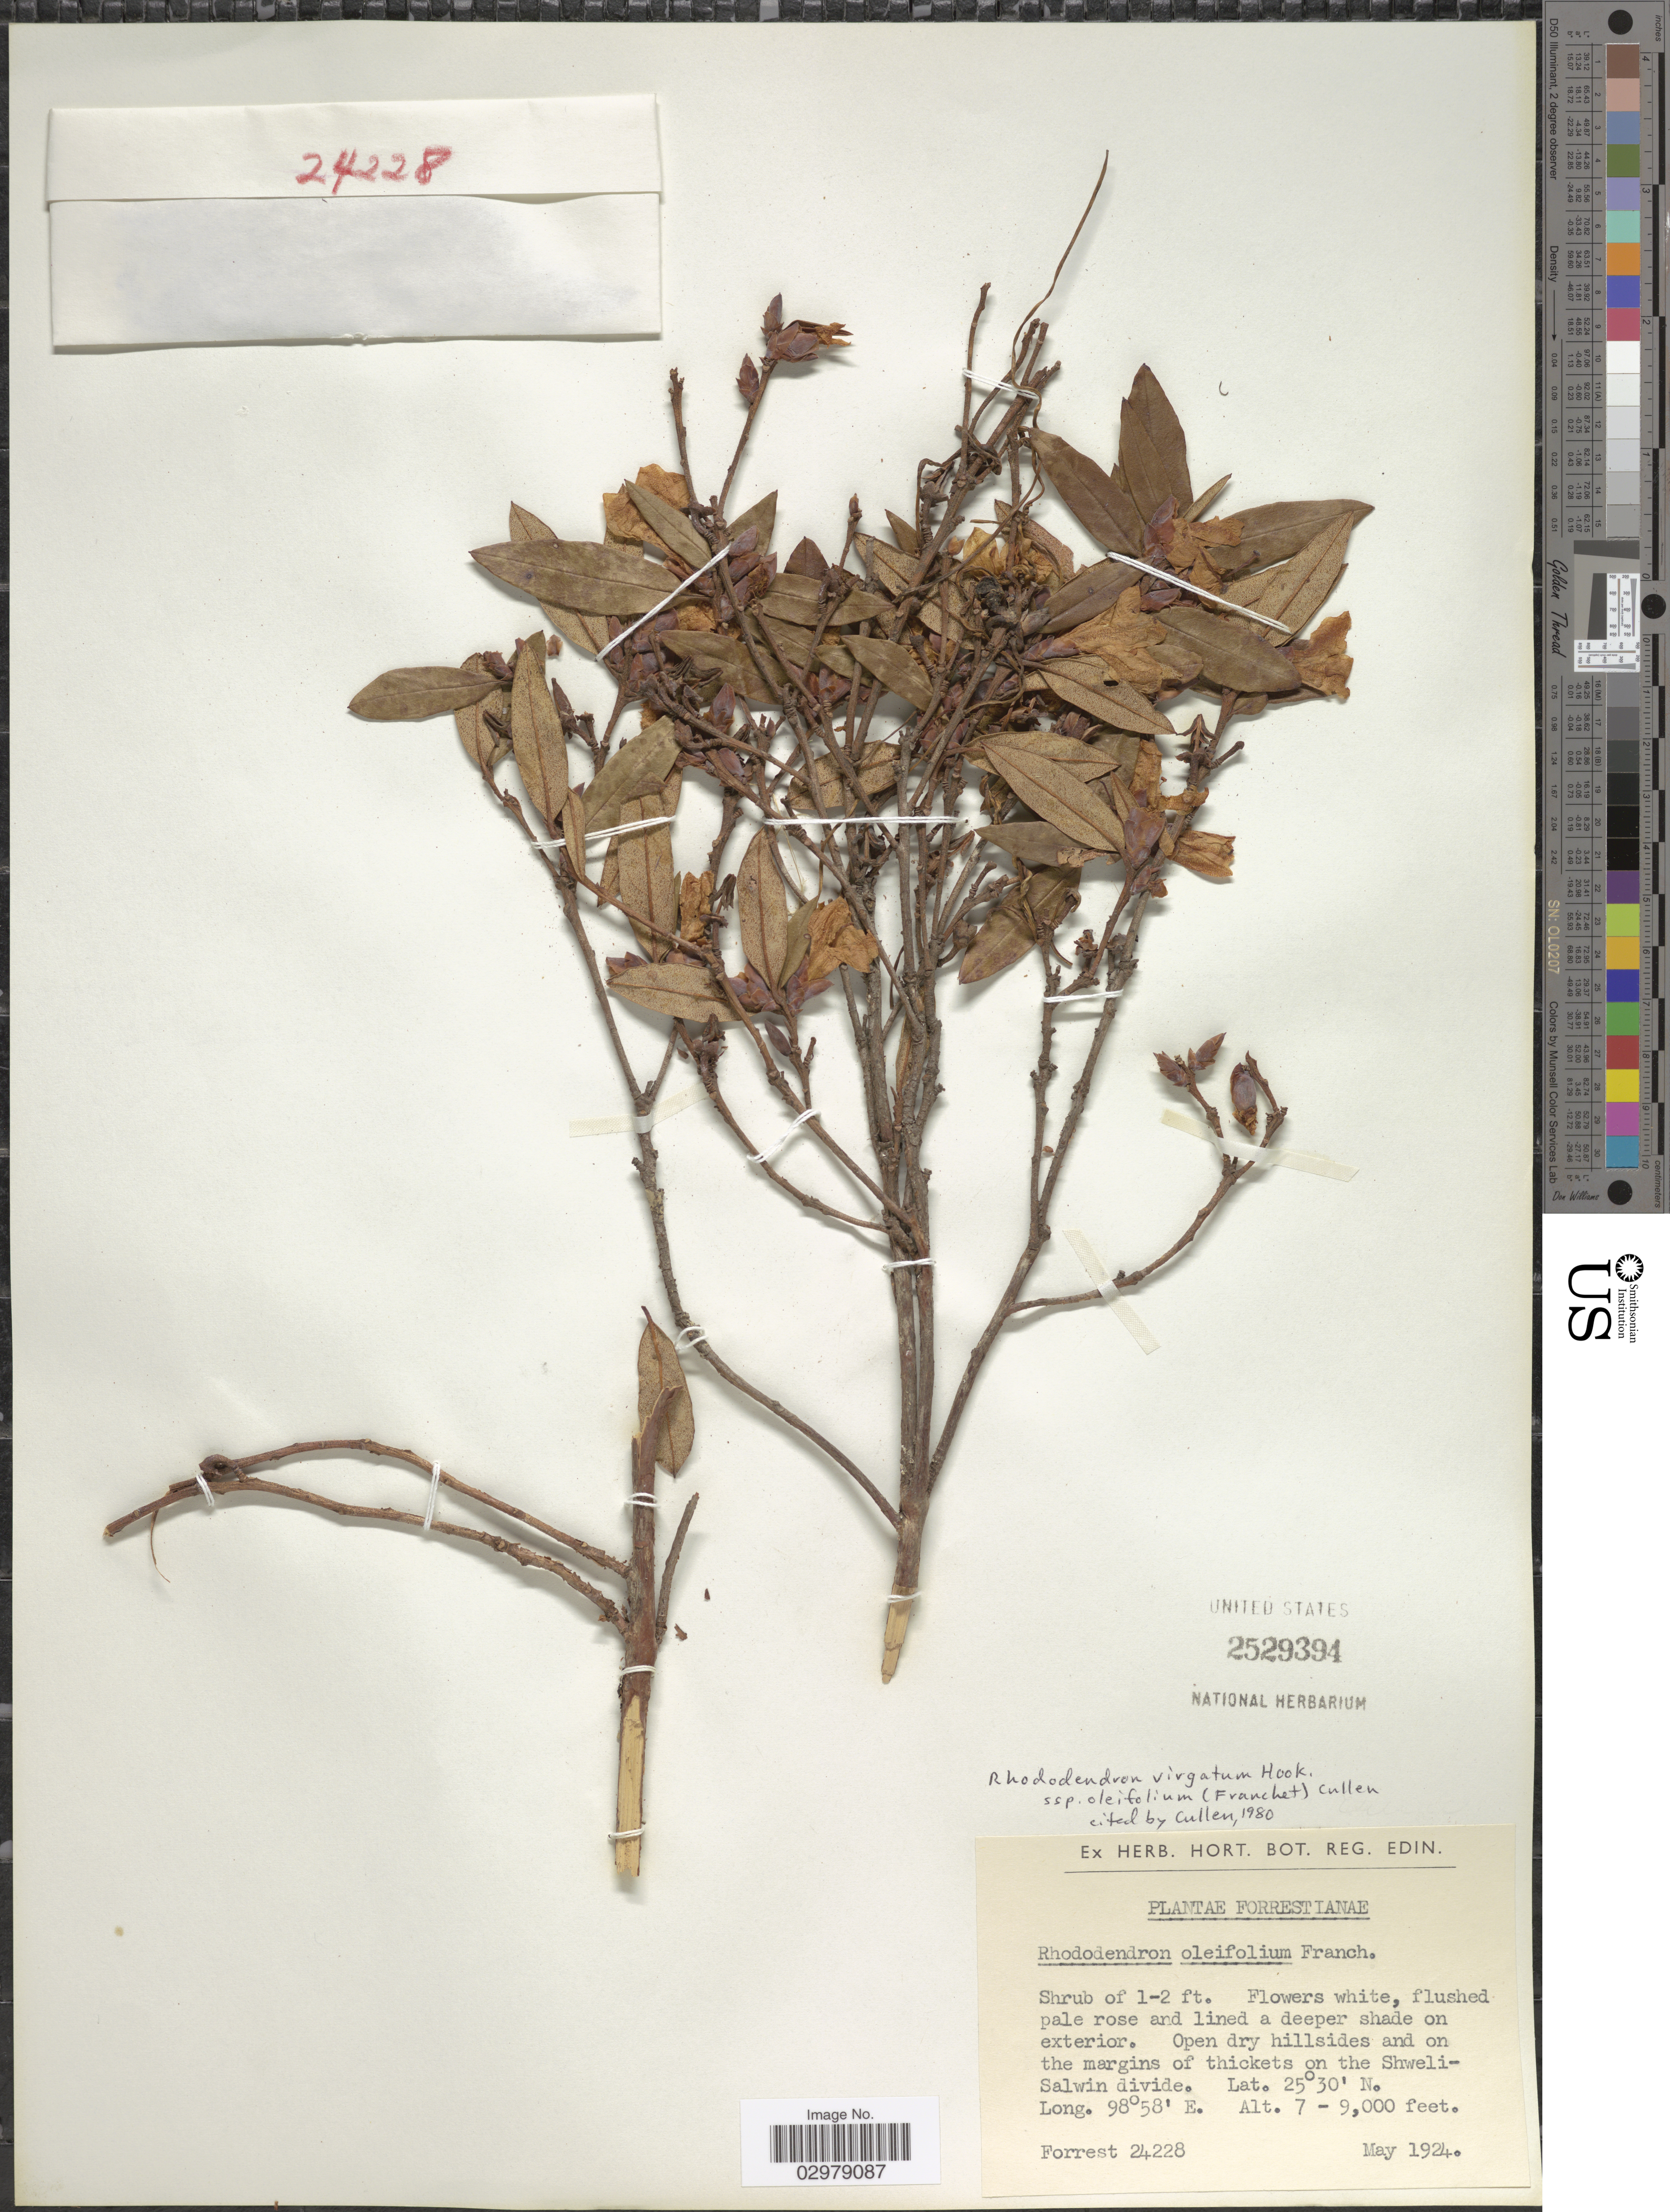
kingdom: Plantae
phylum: Tracheophyta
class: Magnoliopsida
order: Ericales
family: Ericaceae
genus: Rhododendron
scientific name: Rhododendron virgatum subsp. oleifolium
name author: (Franch.) Cullen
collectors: -. Forrest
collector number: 24228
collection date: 1924-05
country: China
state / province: Yunnan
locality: Open dry hillsides and on the margins of thickets on the Shweli-Salwin divide.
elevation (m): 2134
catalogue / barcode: US 2529394